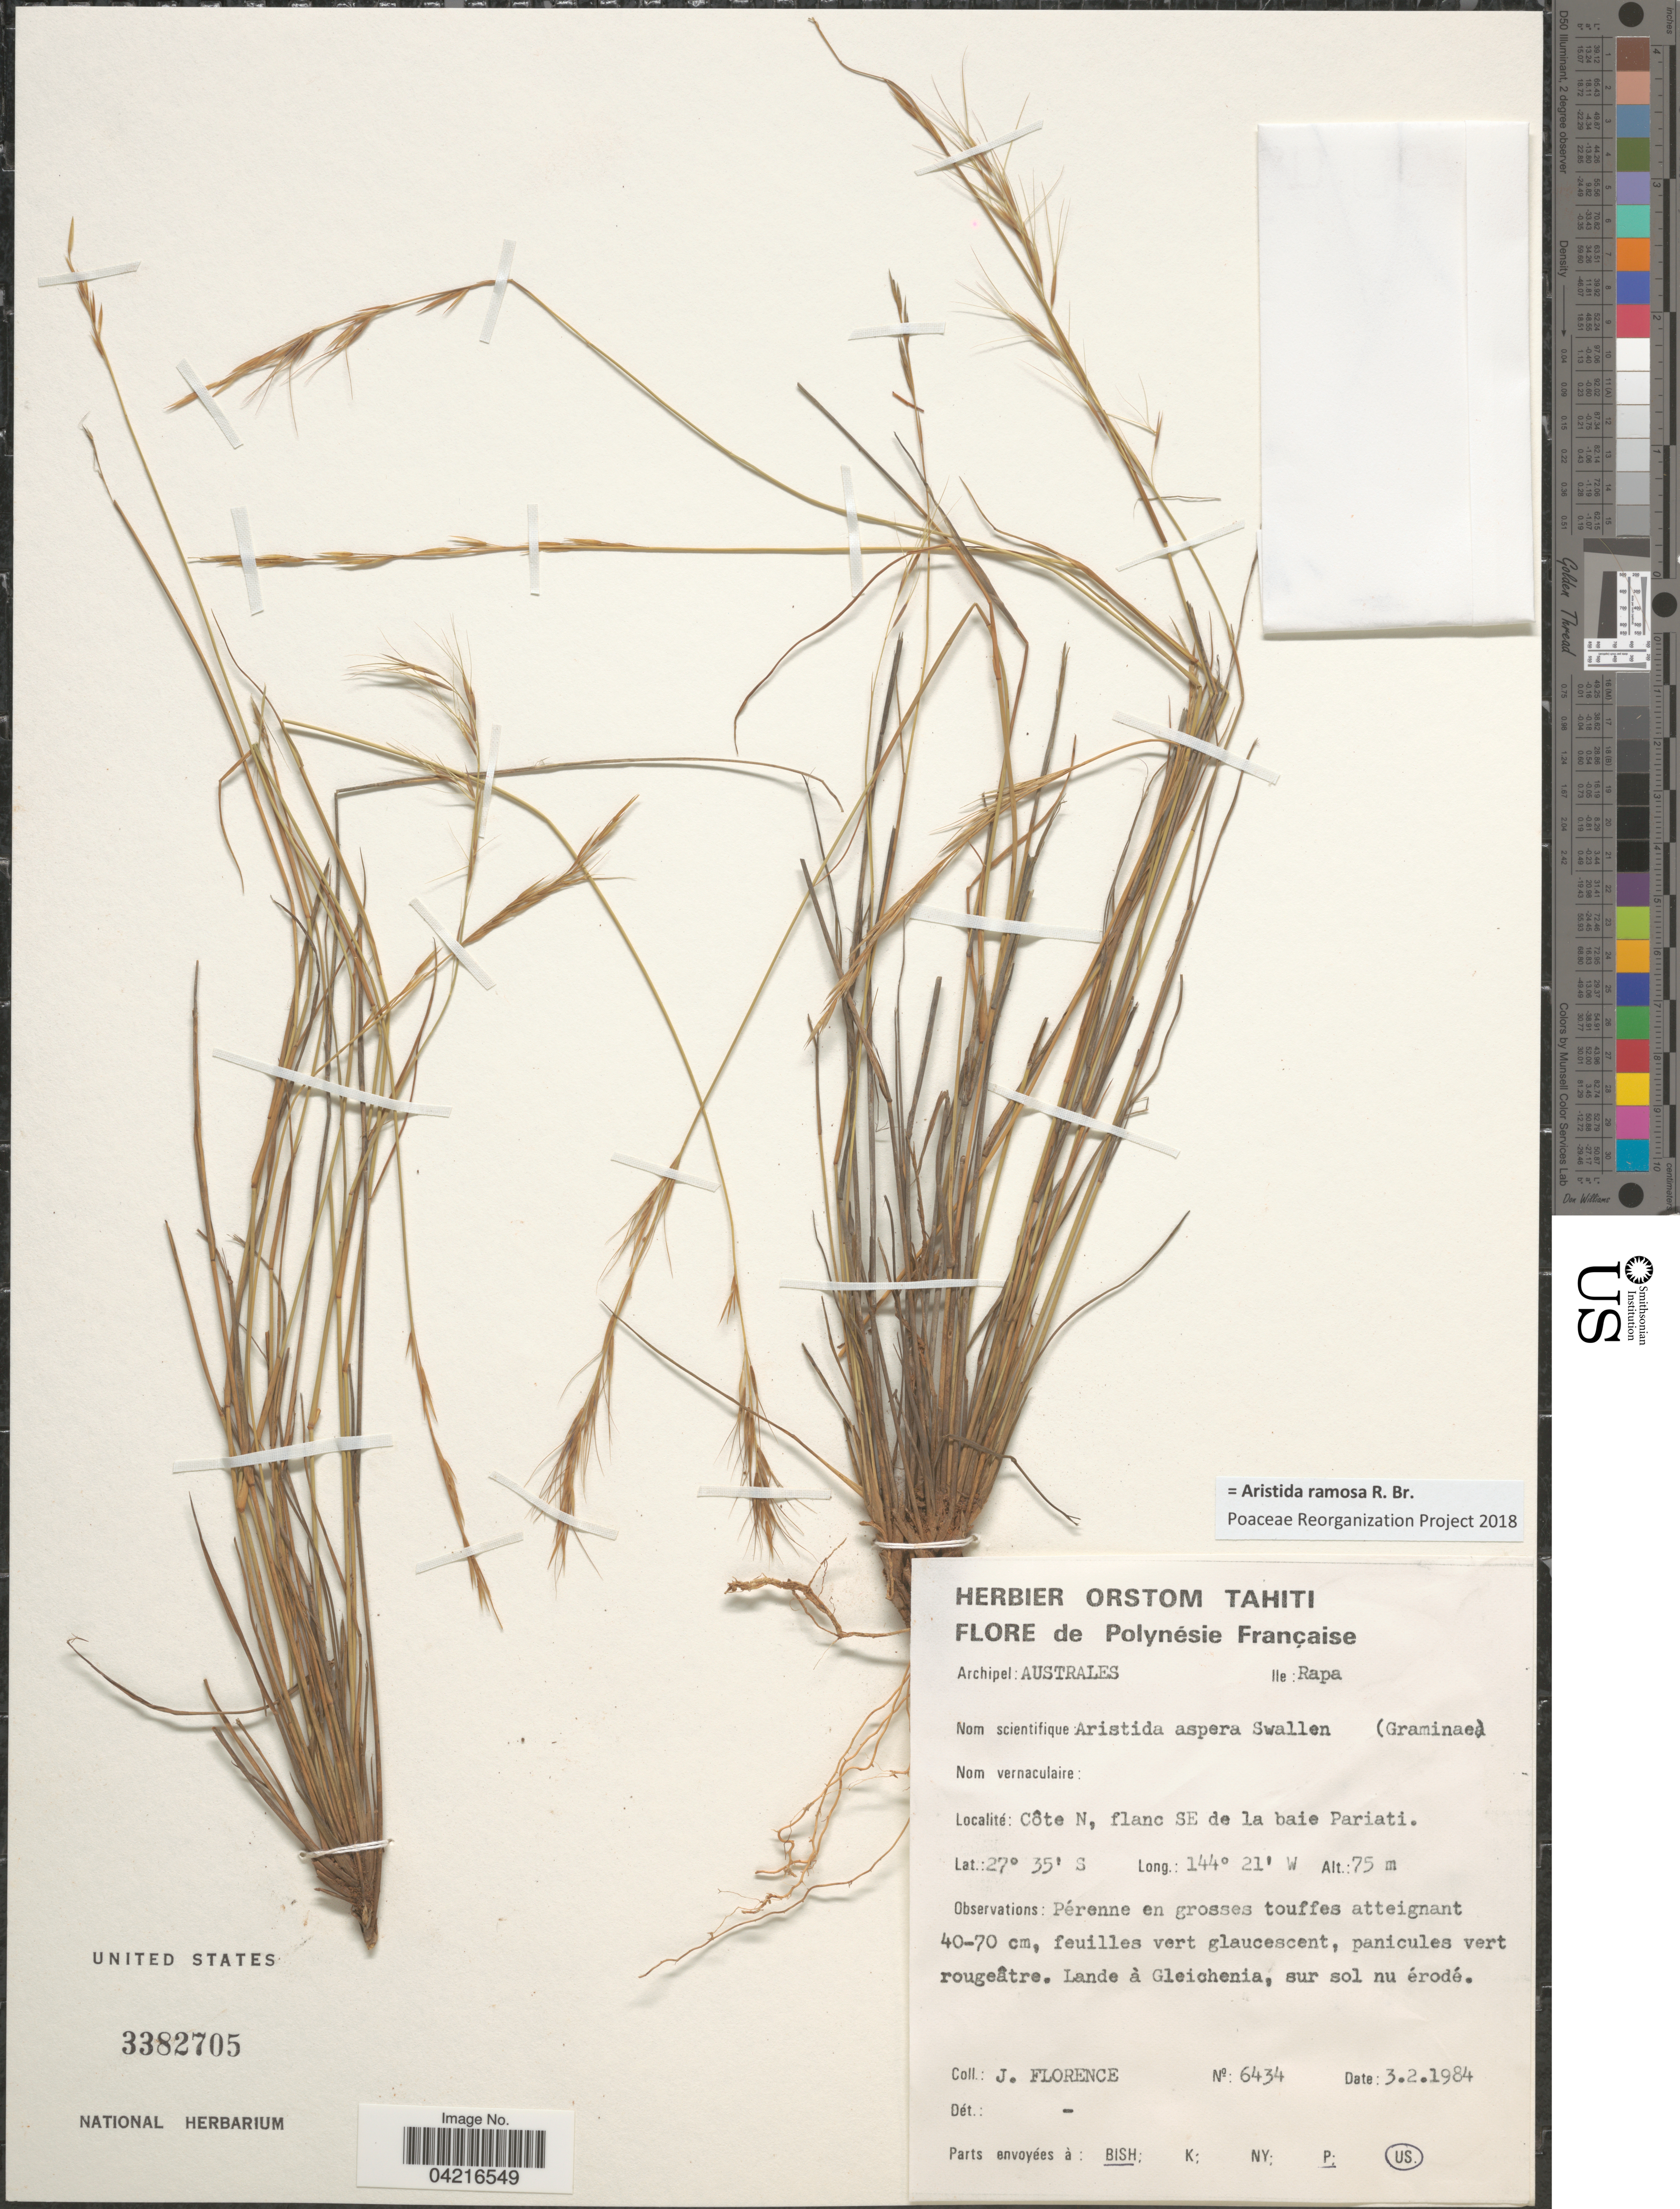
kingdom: Plantae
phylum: Tracheophyta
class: Liliopsida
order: Poales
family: Poaceae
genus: Aristida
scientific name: Aristida repens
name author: Trin.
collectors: J. Florence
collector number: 6434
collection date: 1984-02-03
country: French Polynesia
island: Rapa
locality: Polynesie Française. Archipel: Australes. Ile: Rapa. Cote N, flanc SE de la baie Pariati.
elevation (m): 75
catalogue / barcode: US 3382705